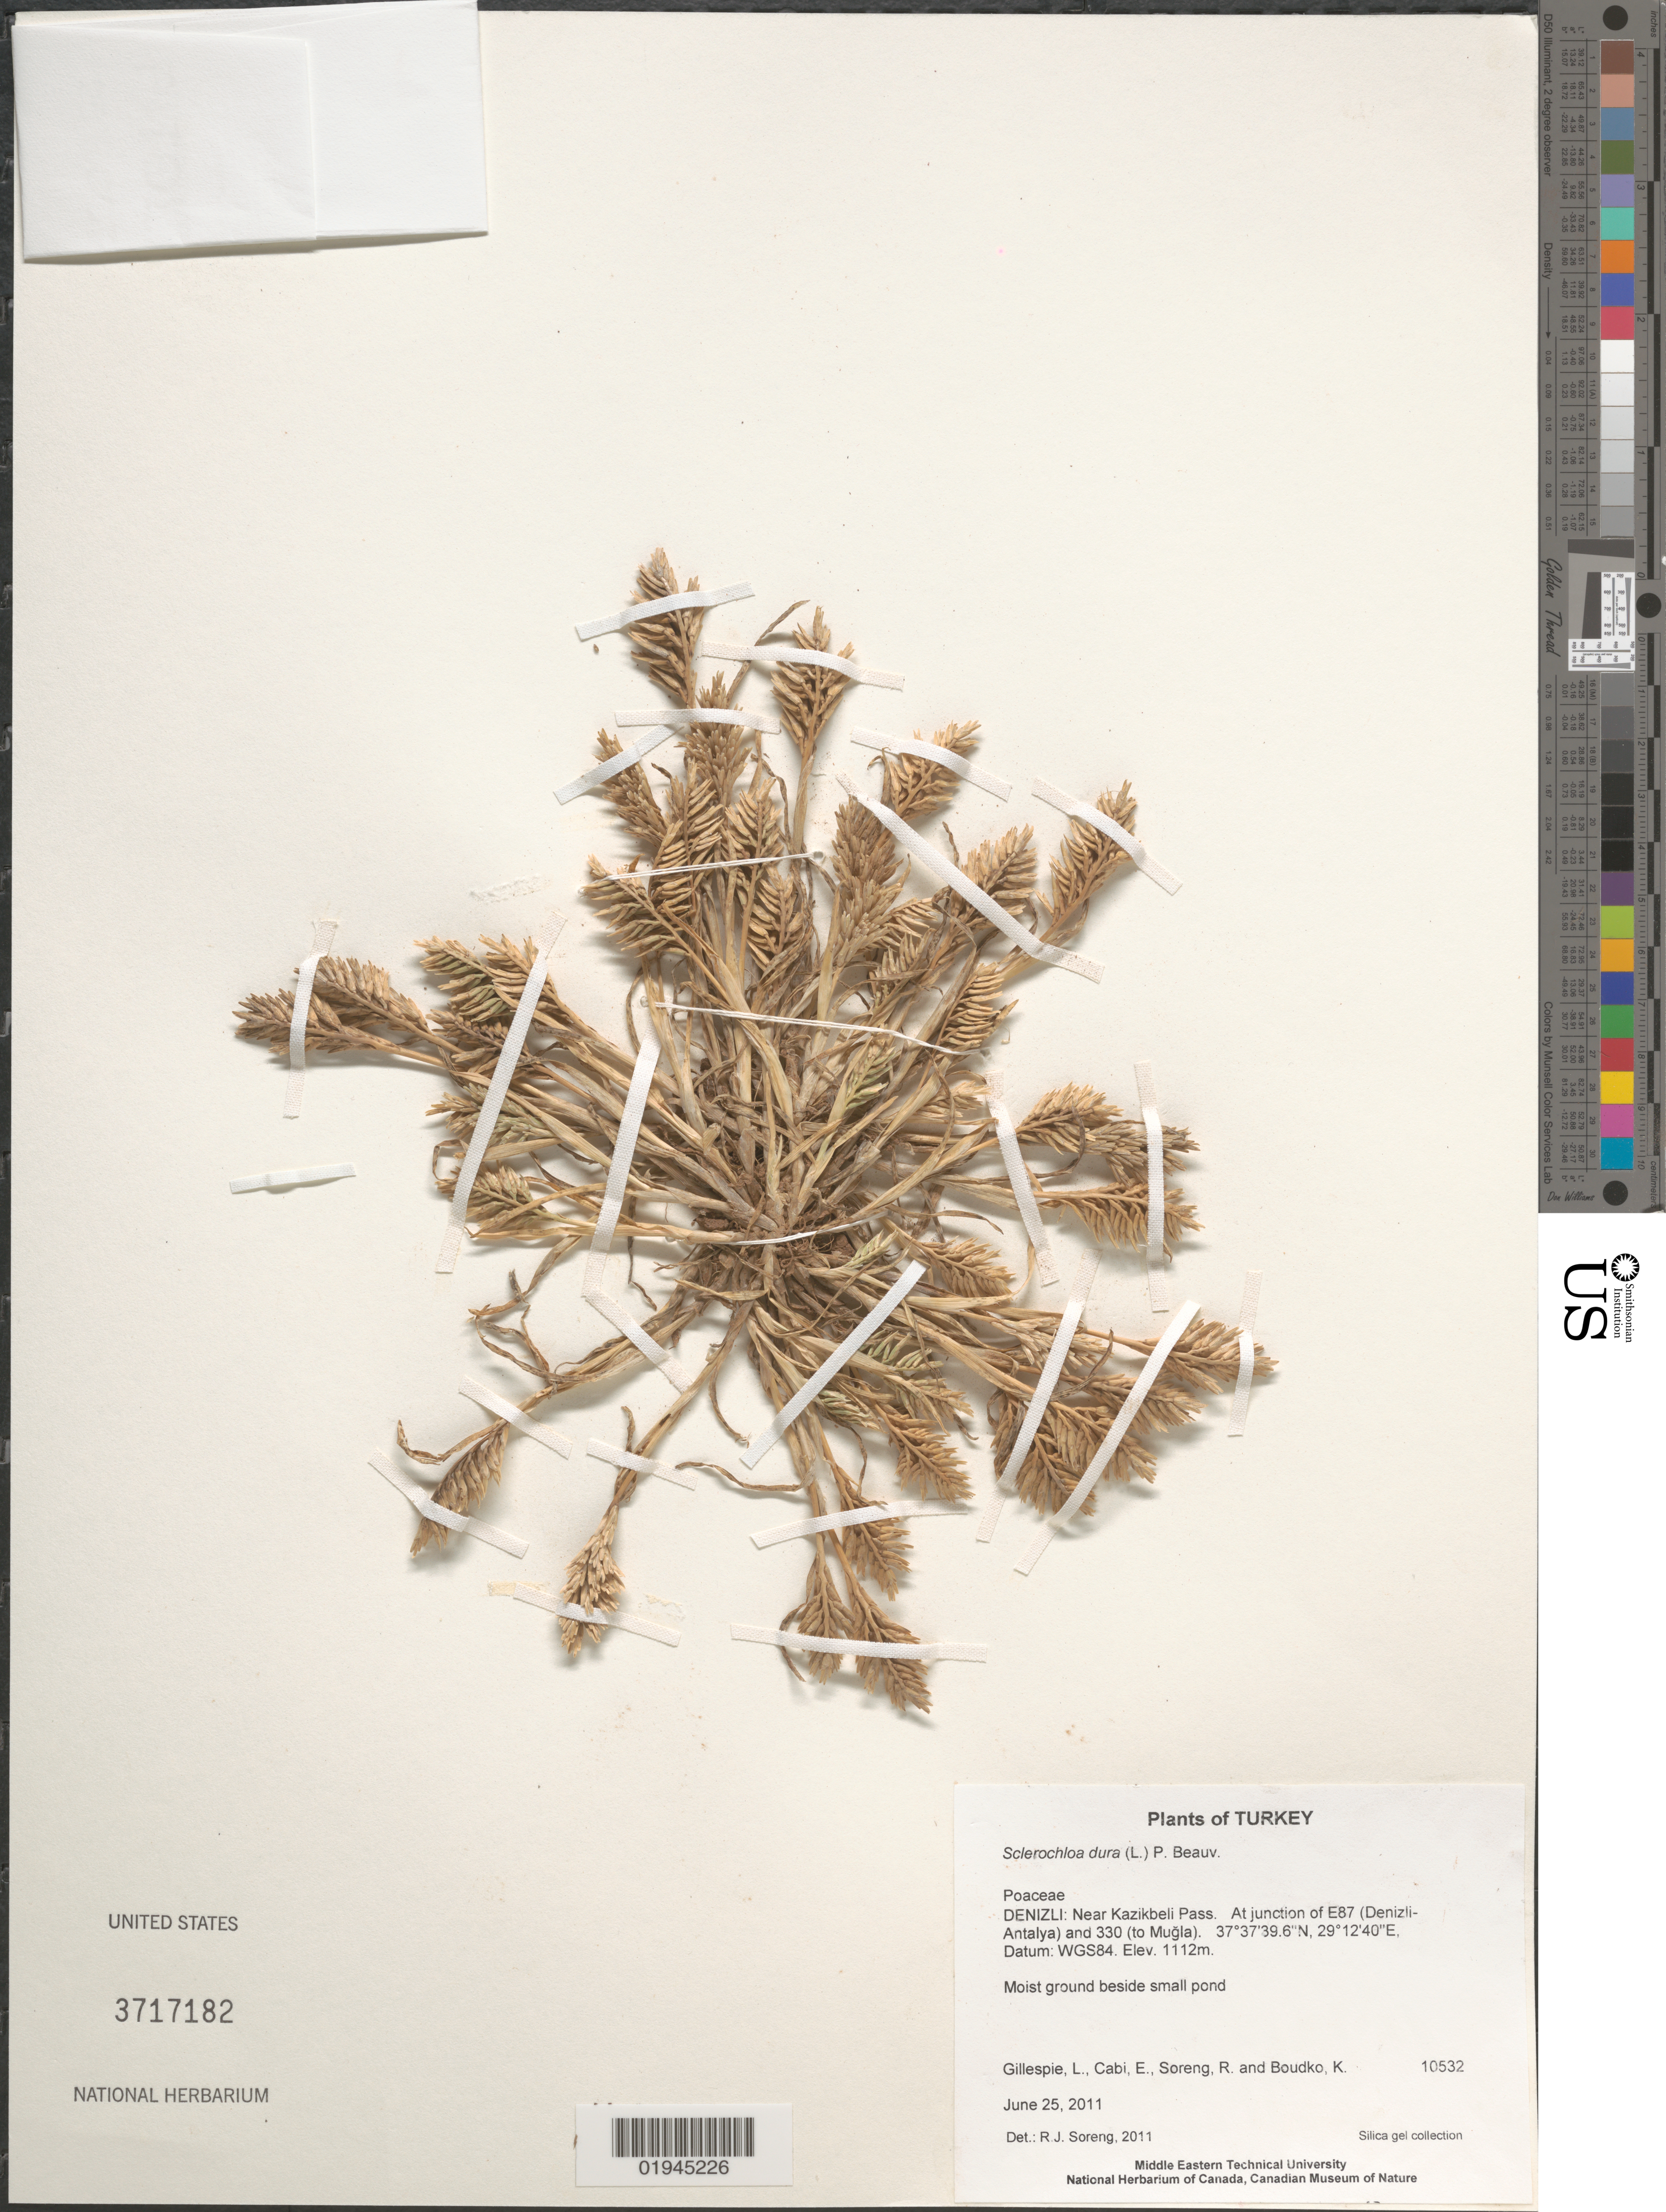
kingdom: Plantae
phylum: Tracheophyta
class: Liliopsida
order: Poales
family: Poaceae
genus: Sclerochloa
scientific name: Sclerochloa dura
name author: (L.) P. Beauv.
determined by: Soreng, Robert J., Research Associate (BOT), Smithsonian Institution - National Museum of Natural History (UNITED STATES)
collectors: L. J. Gillespie, E. Cabi, R. J. Soreng & K. Boudko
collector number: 10532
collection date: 2011-06-25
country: Turkey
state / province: Denizli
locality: Near Kazikbeli Pass. At junction of E87 (Denizli-Antalya) and 330 (to Mugla)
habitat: Moist ground beside small pond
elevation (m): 1112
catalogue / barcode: US 3717182